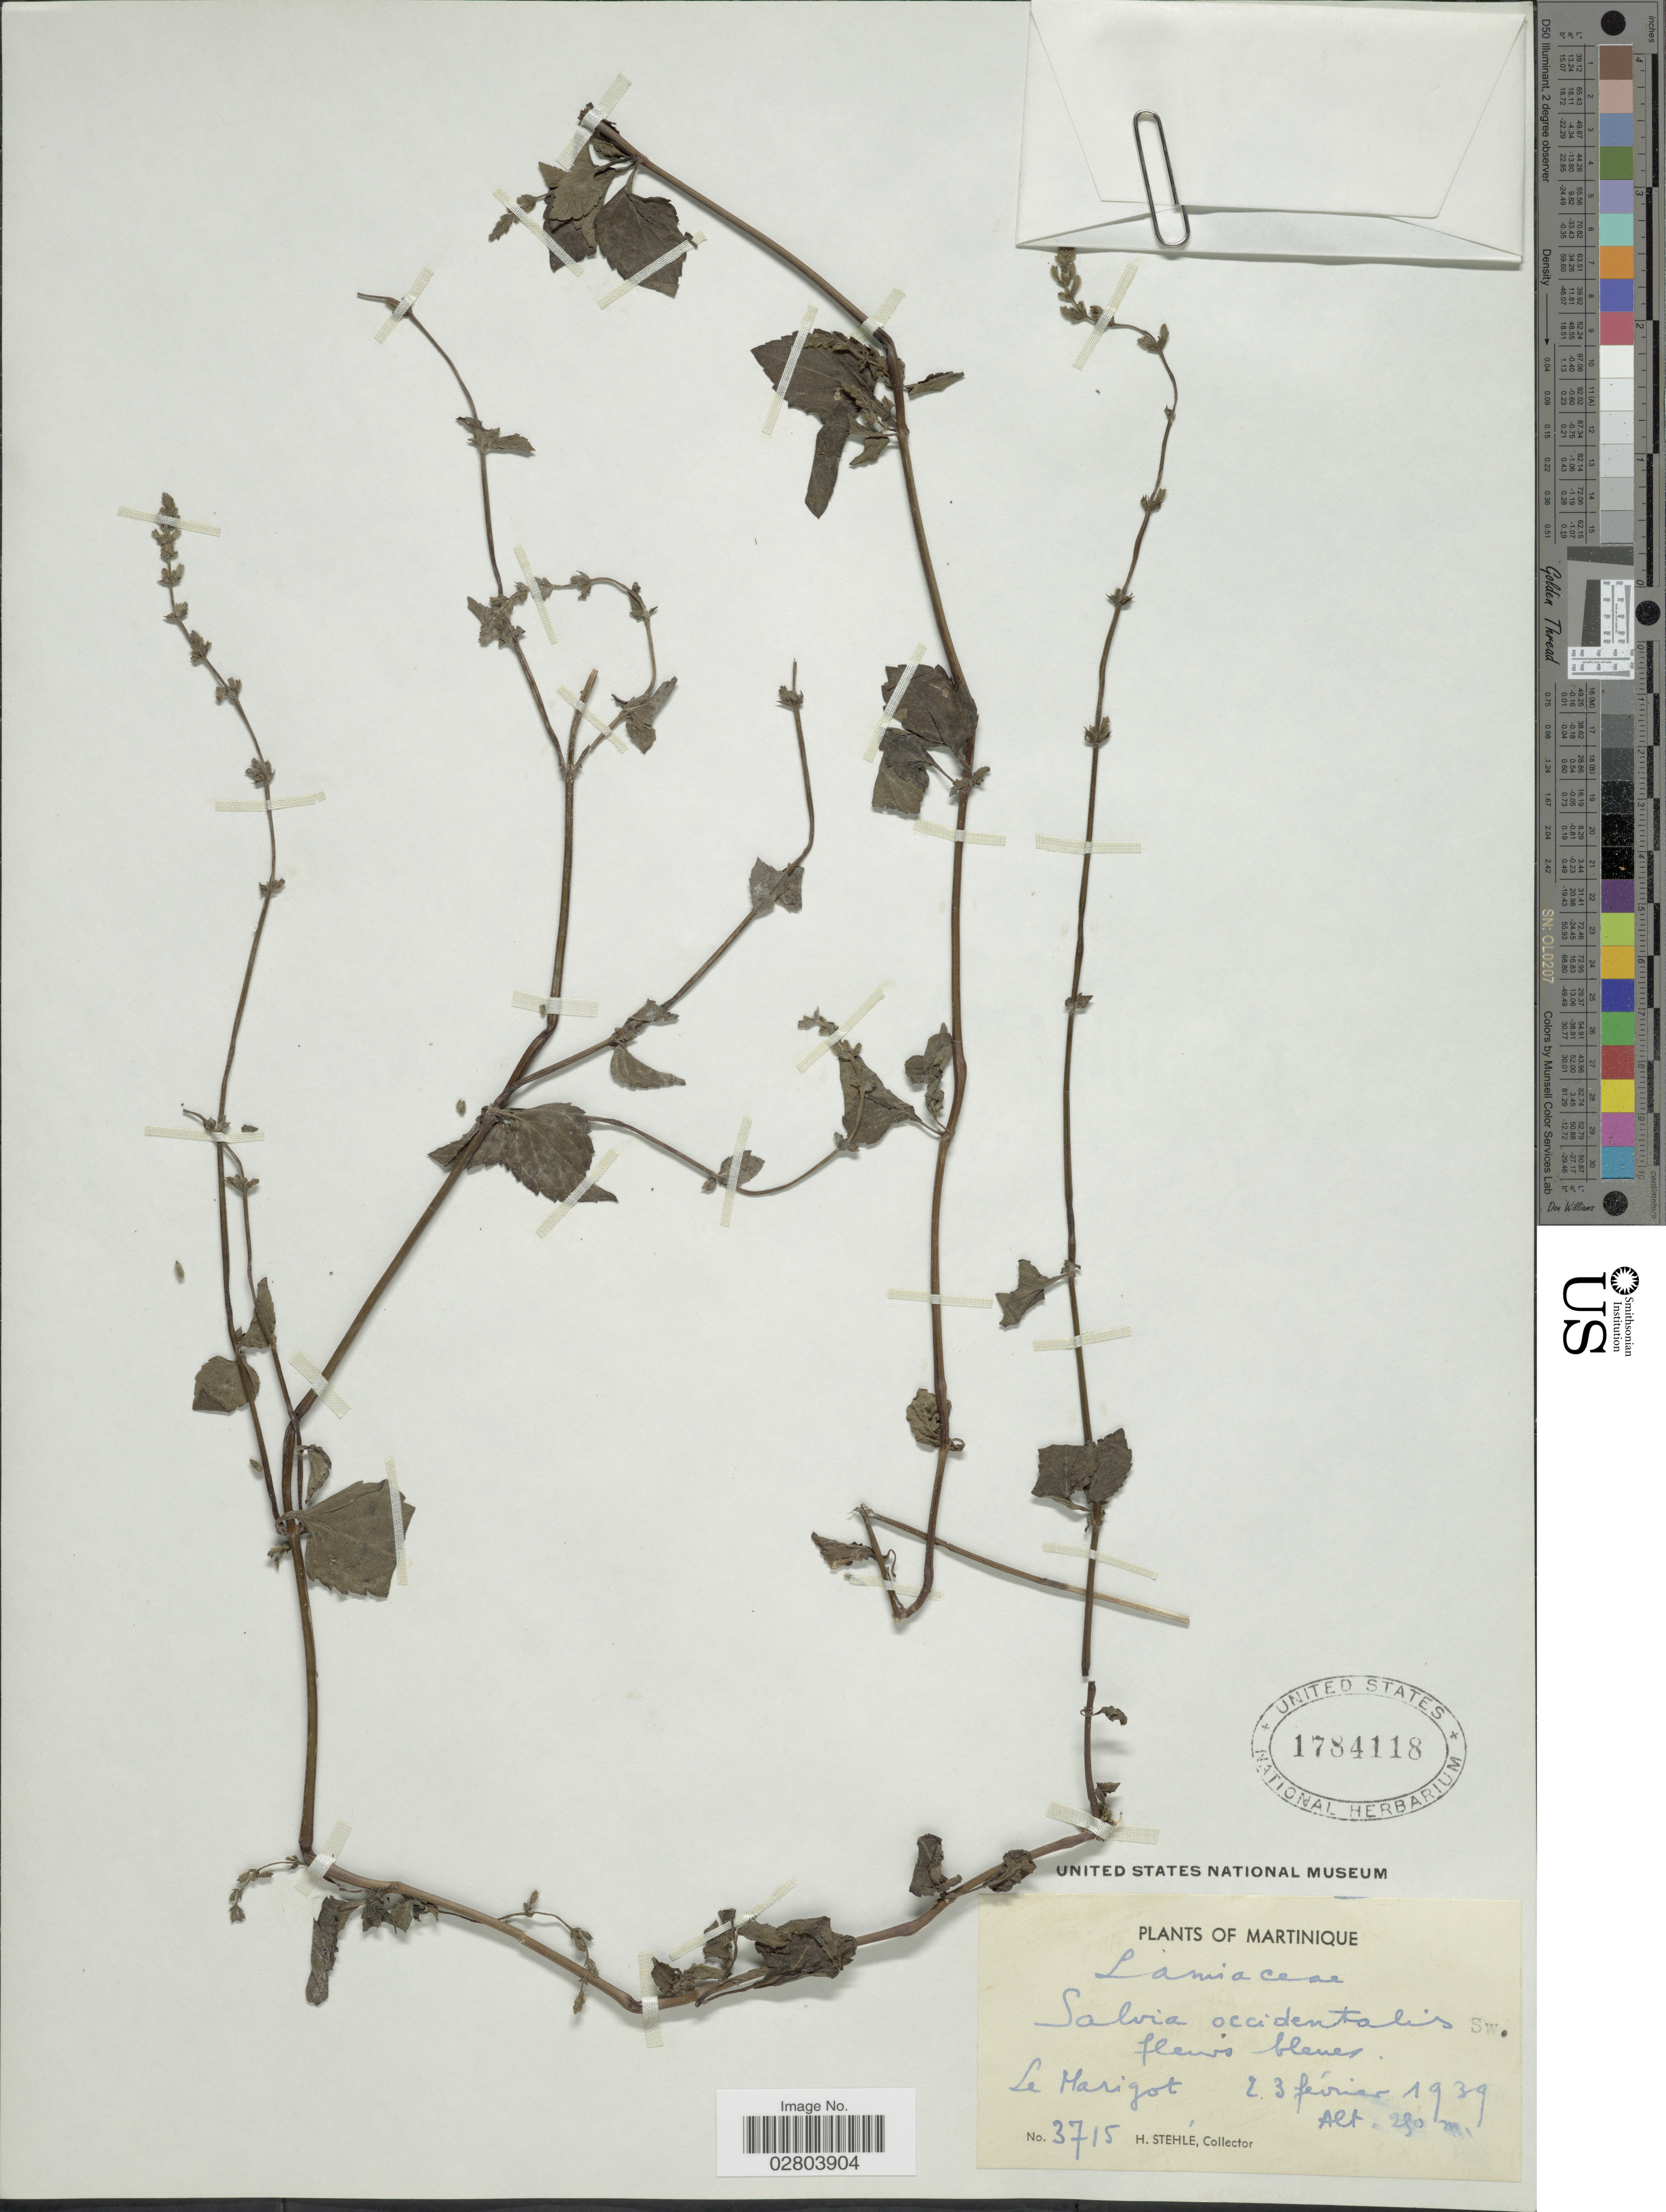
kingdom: Plantae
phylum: Tracheophyta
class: Magnoliopsida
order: Lamiales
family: Lamiaceae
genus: Salvia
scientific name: Salvia occidentalis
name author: Sw.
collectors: H. Stehlé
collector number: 3715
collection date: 1939-02-23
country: Martinique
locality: Le Marigot.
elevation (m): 250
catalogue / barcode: US 1784118